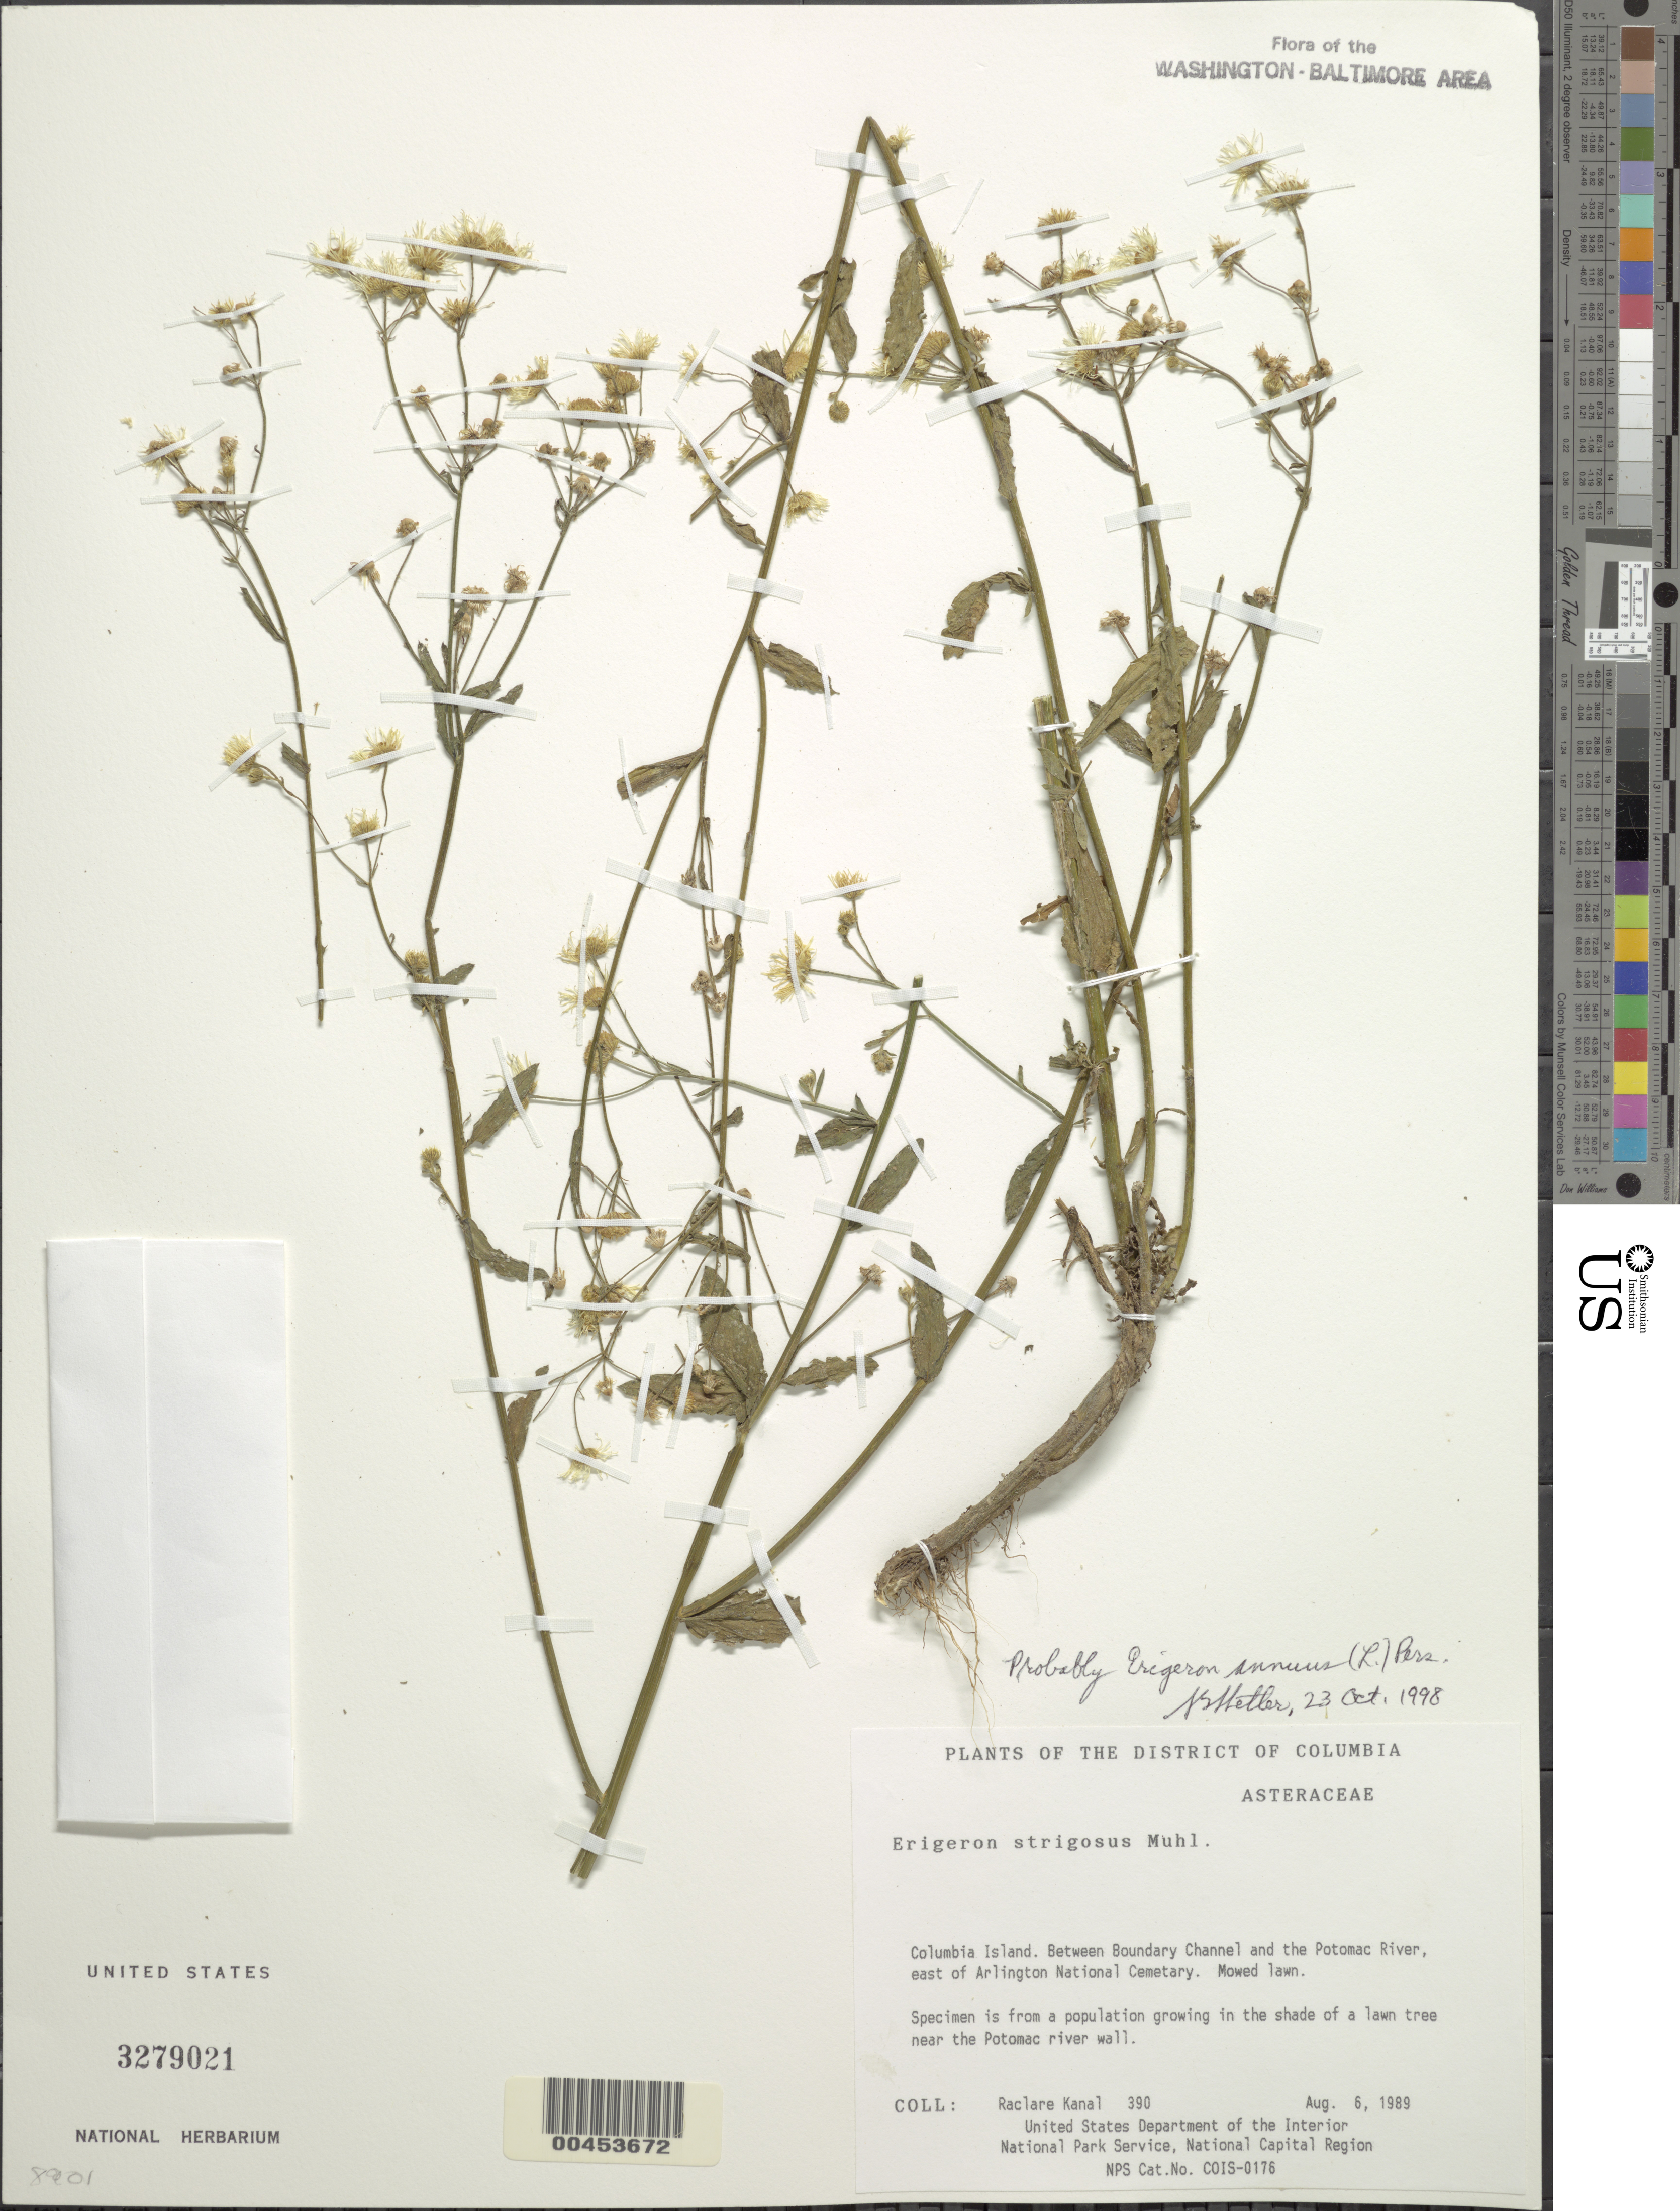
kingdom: Plantae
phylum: Tracheophyta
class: Magnoliopsida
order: Asterales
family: Asteraceae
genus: Erigeron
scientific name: Erigeron annuus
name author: (L.) Pers.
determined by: Shetler, Stanwyn G., (US), NMNH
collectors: R. Kanal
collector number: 390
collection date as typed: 06 Aug 1989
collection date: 1989-08-06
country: United States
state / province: District of Columbia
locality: Columbia Island. between Boundary Channel and the Potomac River, east of Arlington National Cemetary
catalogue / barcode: US 3279021